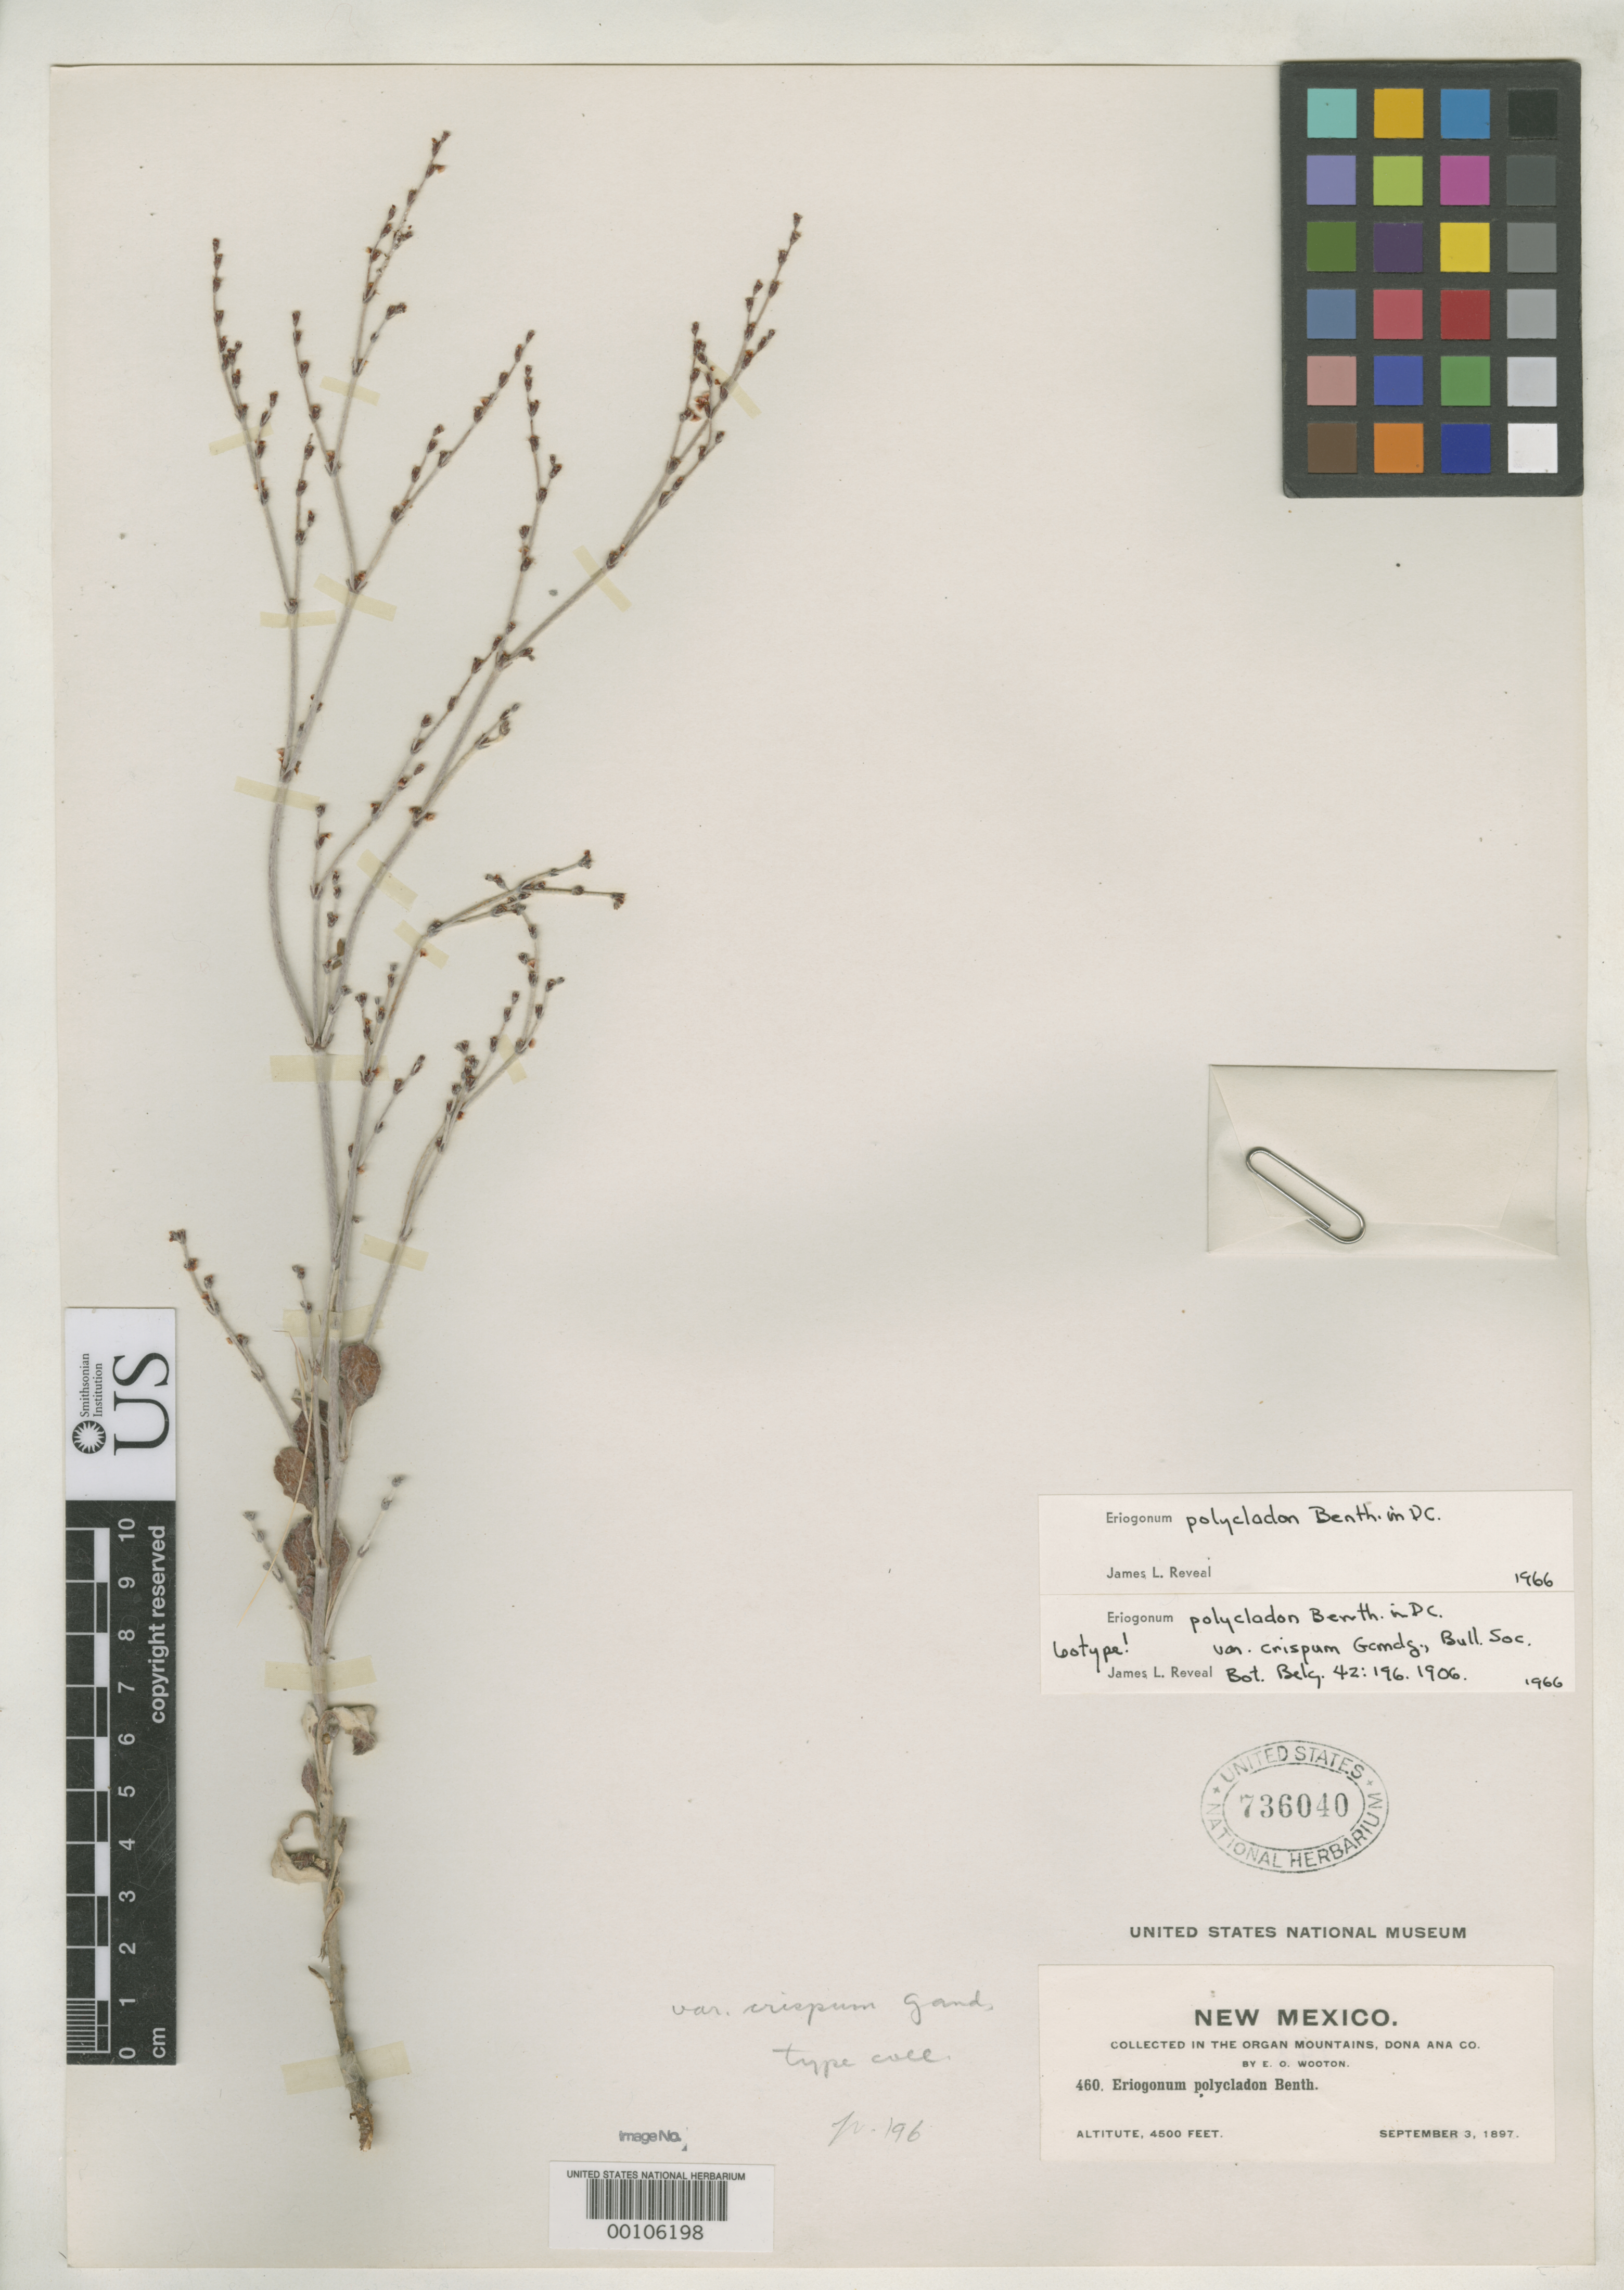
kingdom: Plantae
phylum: Tracheophyta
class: Magnoliopsida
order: Caryophyllales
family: Polygonaceae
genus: Eriogonum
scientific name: Eriogonum polycladon var. crispum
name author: Gand.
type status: Isotype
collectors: E. O. Wooton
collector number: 460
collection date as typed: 03 Sep 1897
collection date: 1897-09-03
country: United States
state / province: New Mexico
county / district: Dona Ana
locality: Organ Mts.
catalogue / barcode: US 736040